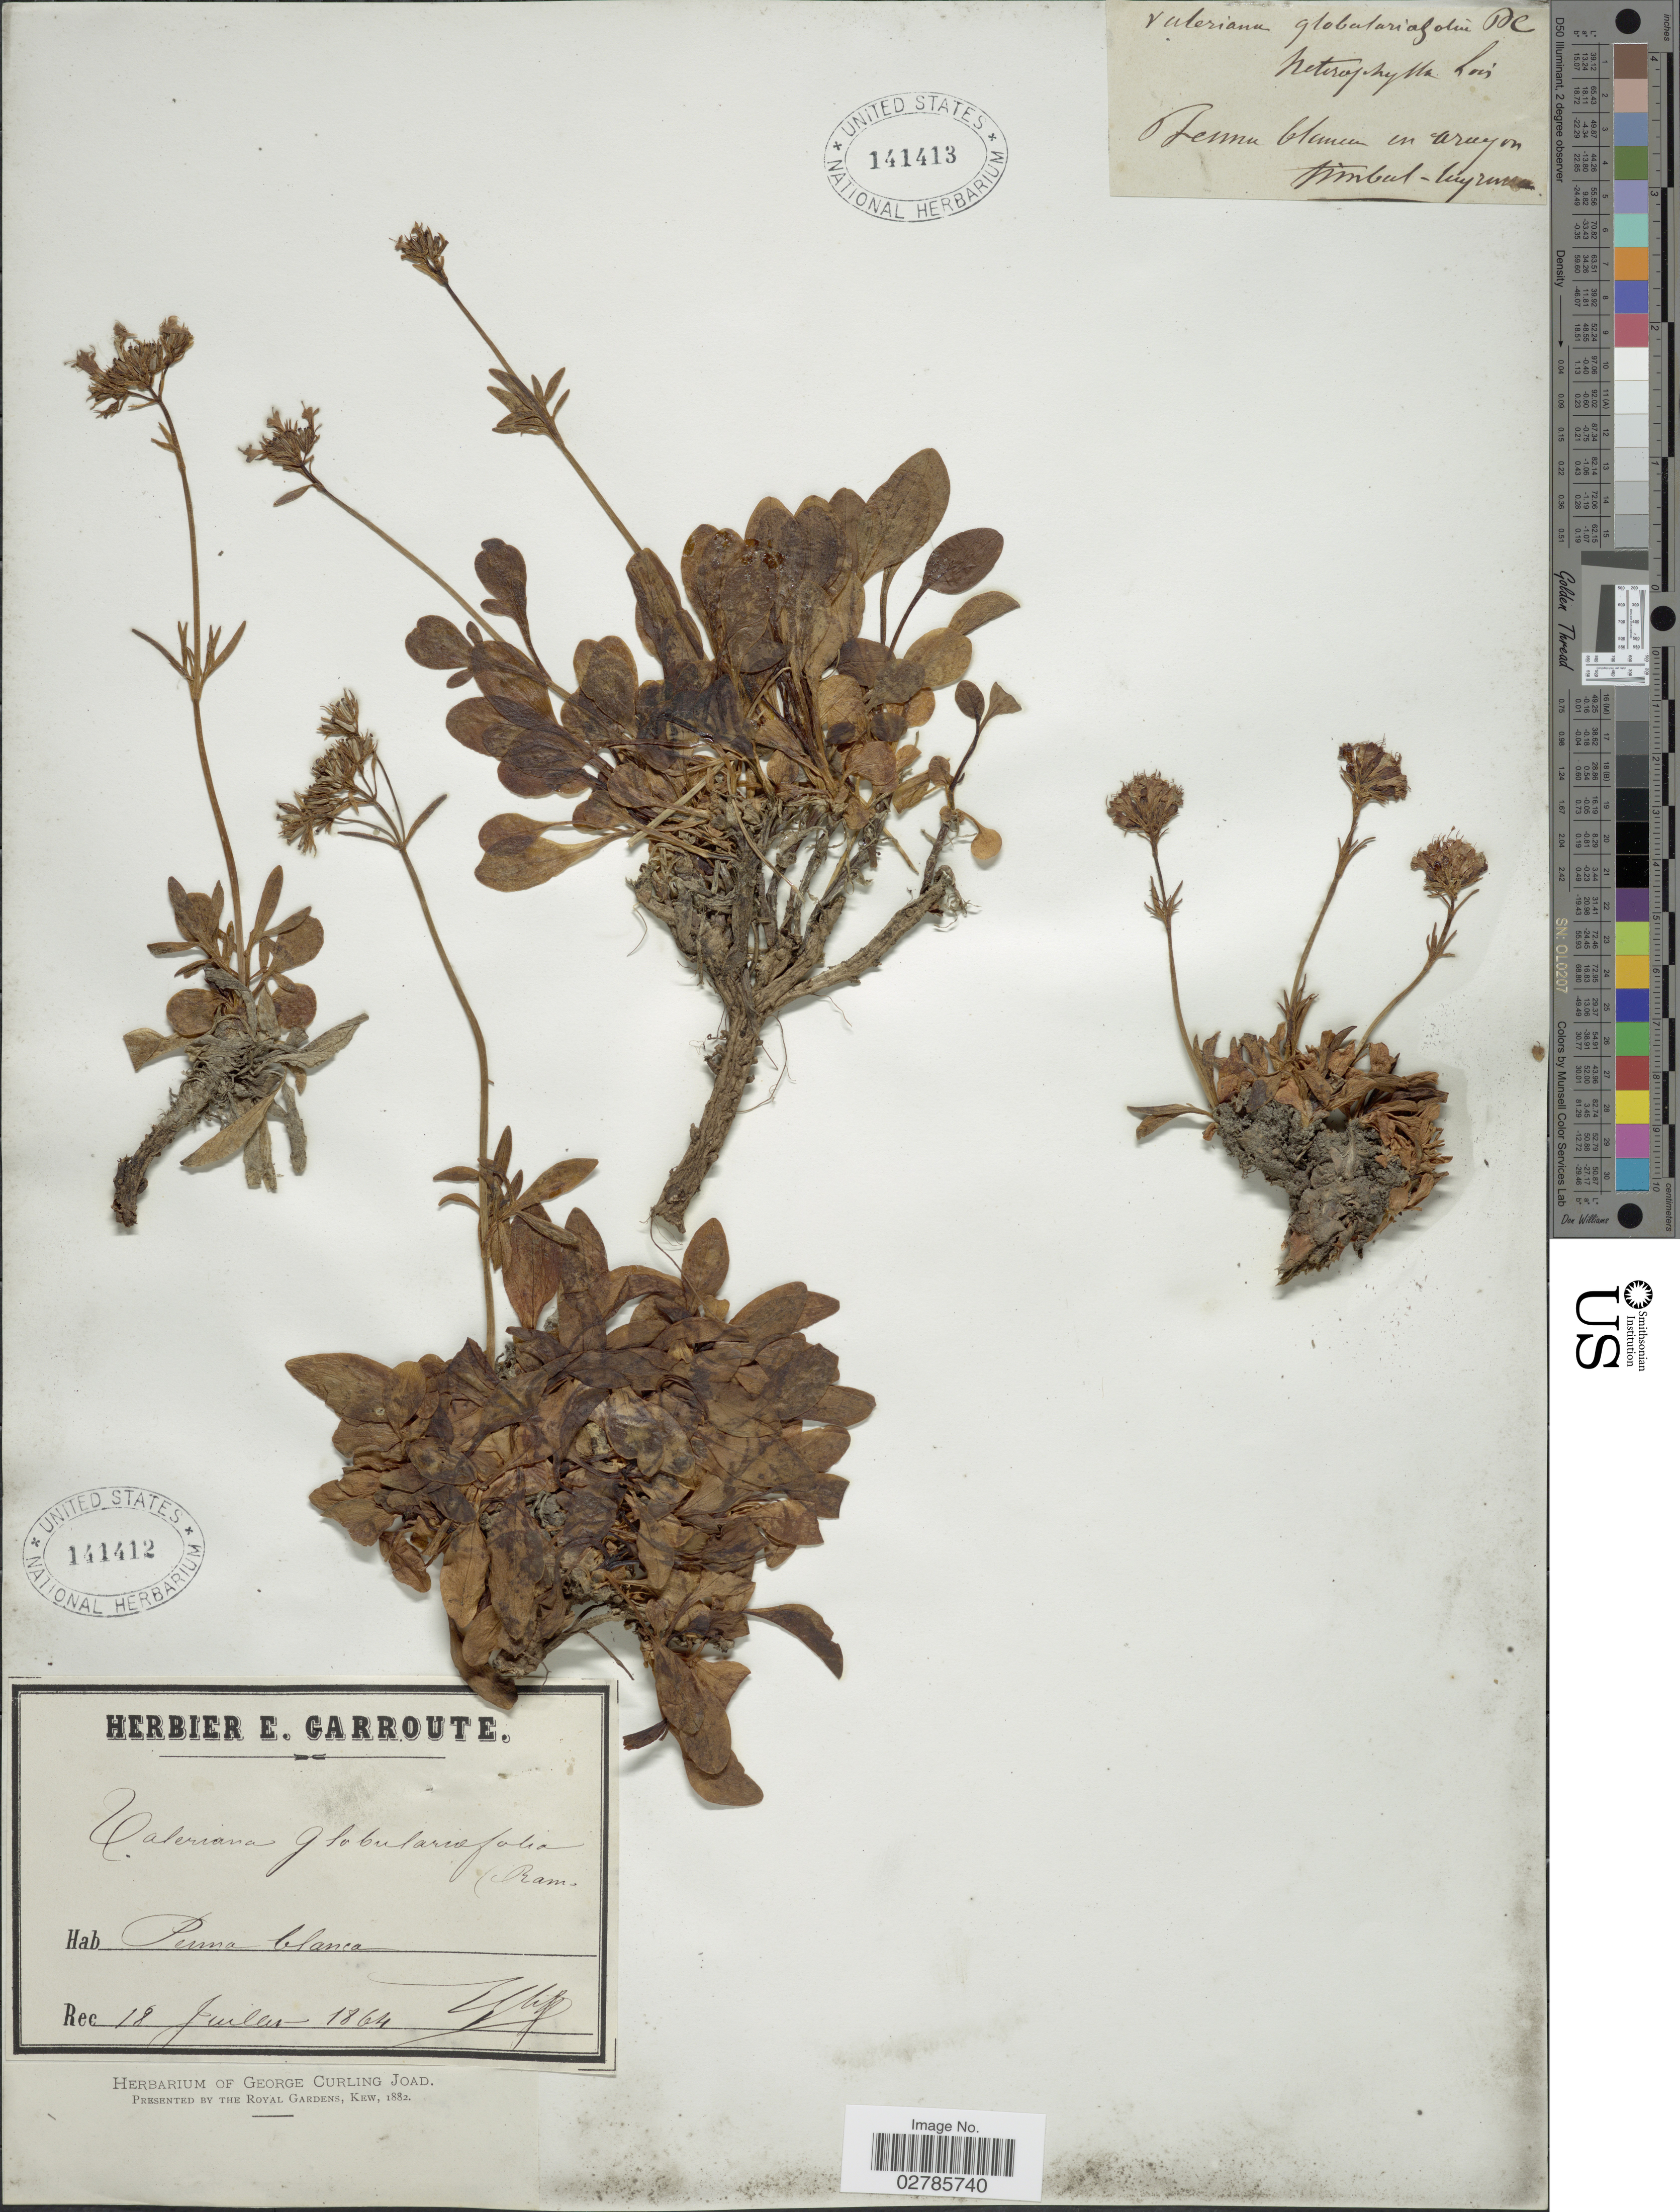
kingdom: Plantae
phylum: Tracheophyta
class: Magnoliopsida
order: Dipsacales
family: Caprifoliaceae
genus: Valeriana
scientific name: Valeriana globulariifolia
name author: Ramond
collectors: E. Garroute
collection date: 1864-07-18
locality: Puma Blanca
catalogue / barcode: US 141412